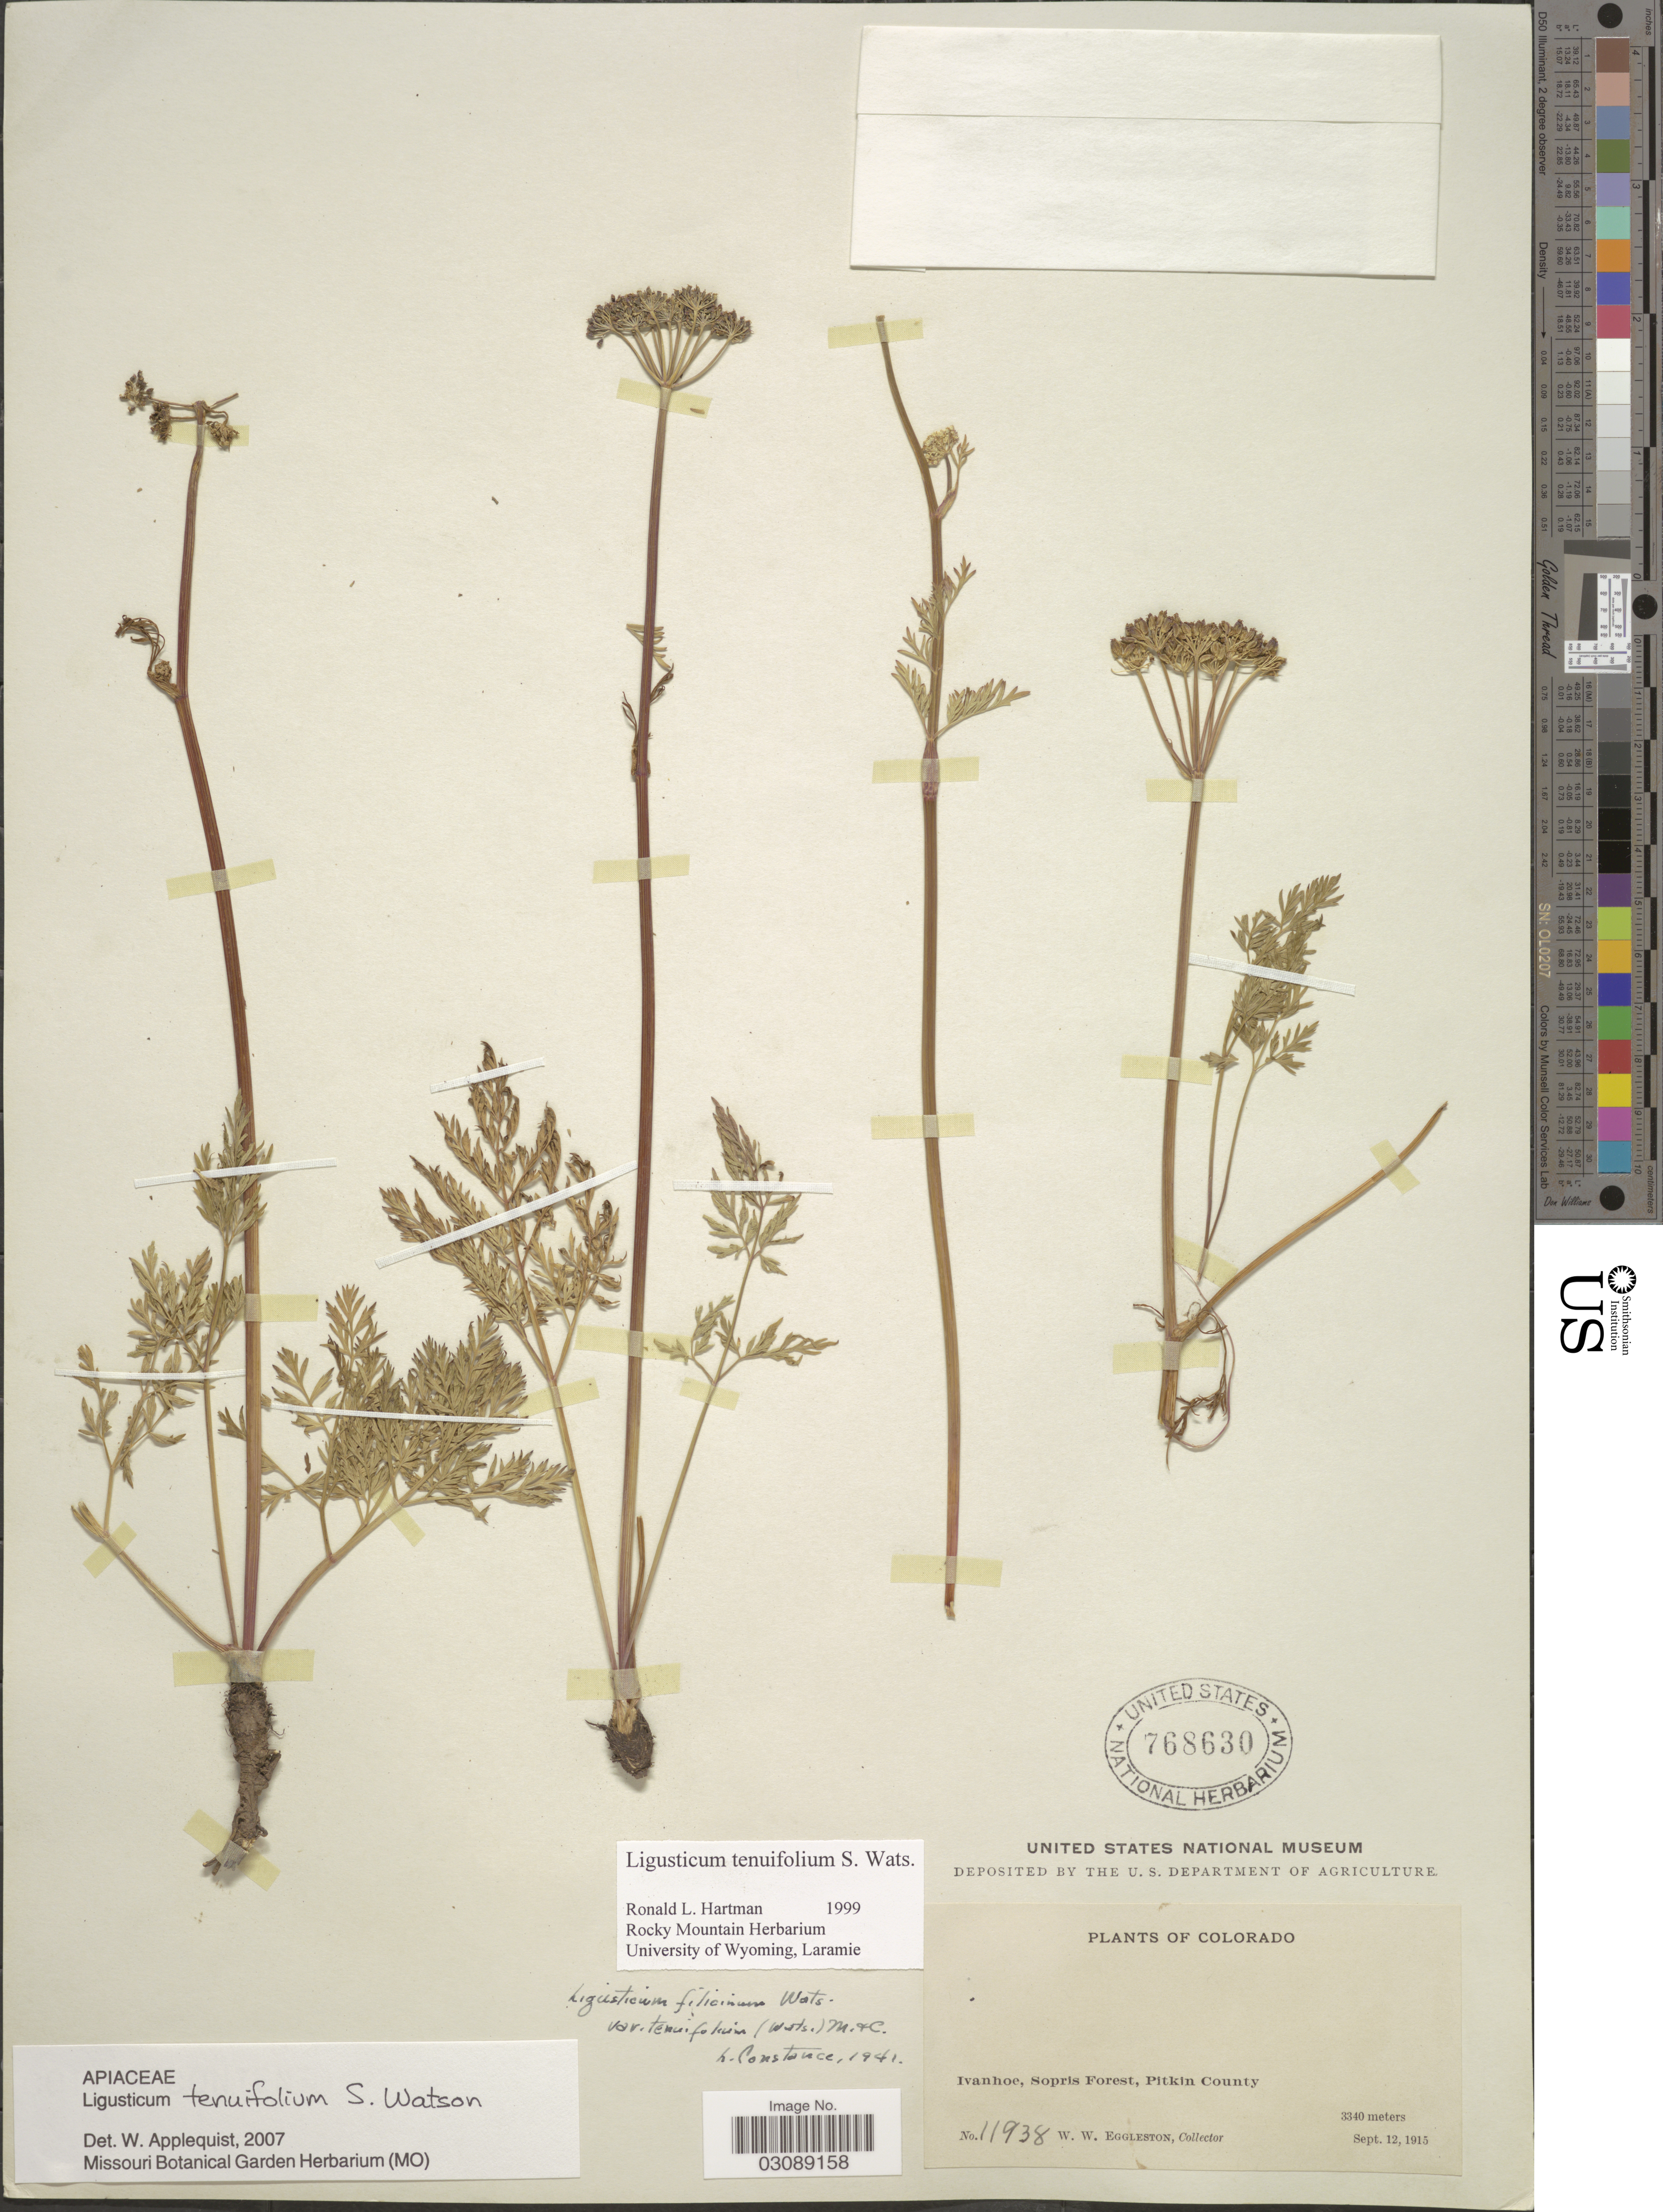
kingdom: Plantae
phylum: Tracheophyta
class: Magnoliopsida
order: Apiales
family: Apiaceae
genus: Ligusticum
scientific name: Ligusticum tenuifolium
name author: S. Watson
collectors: W. W. Eggleston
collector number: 11938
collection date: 1915-09-12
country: United States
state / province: Colorado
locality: Ivanhoe, Sopris Forest, Pitkin County.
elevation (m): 3340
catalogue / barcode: US 768630